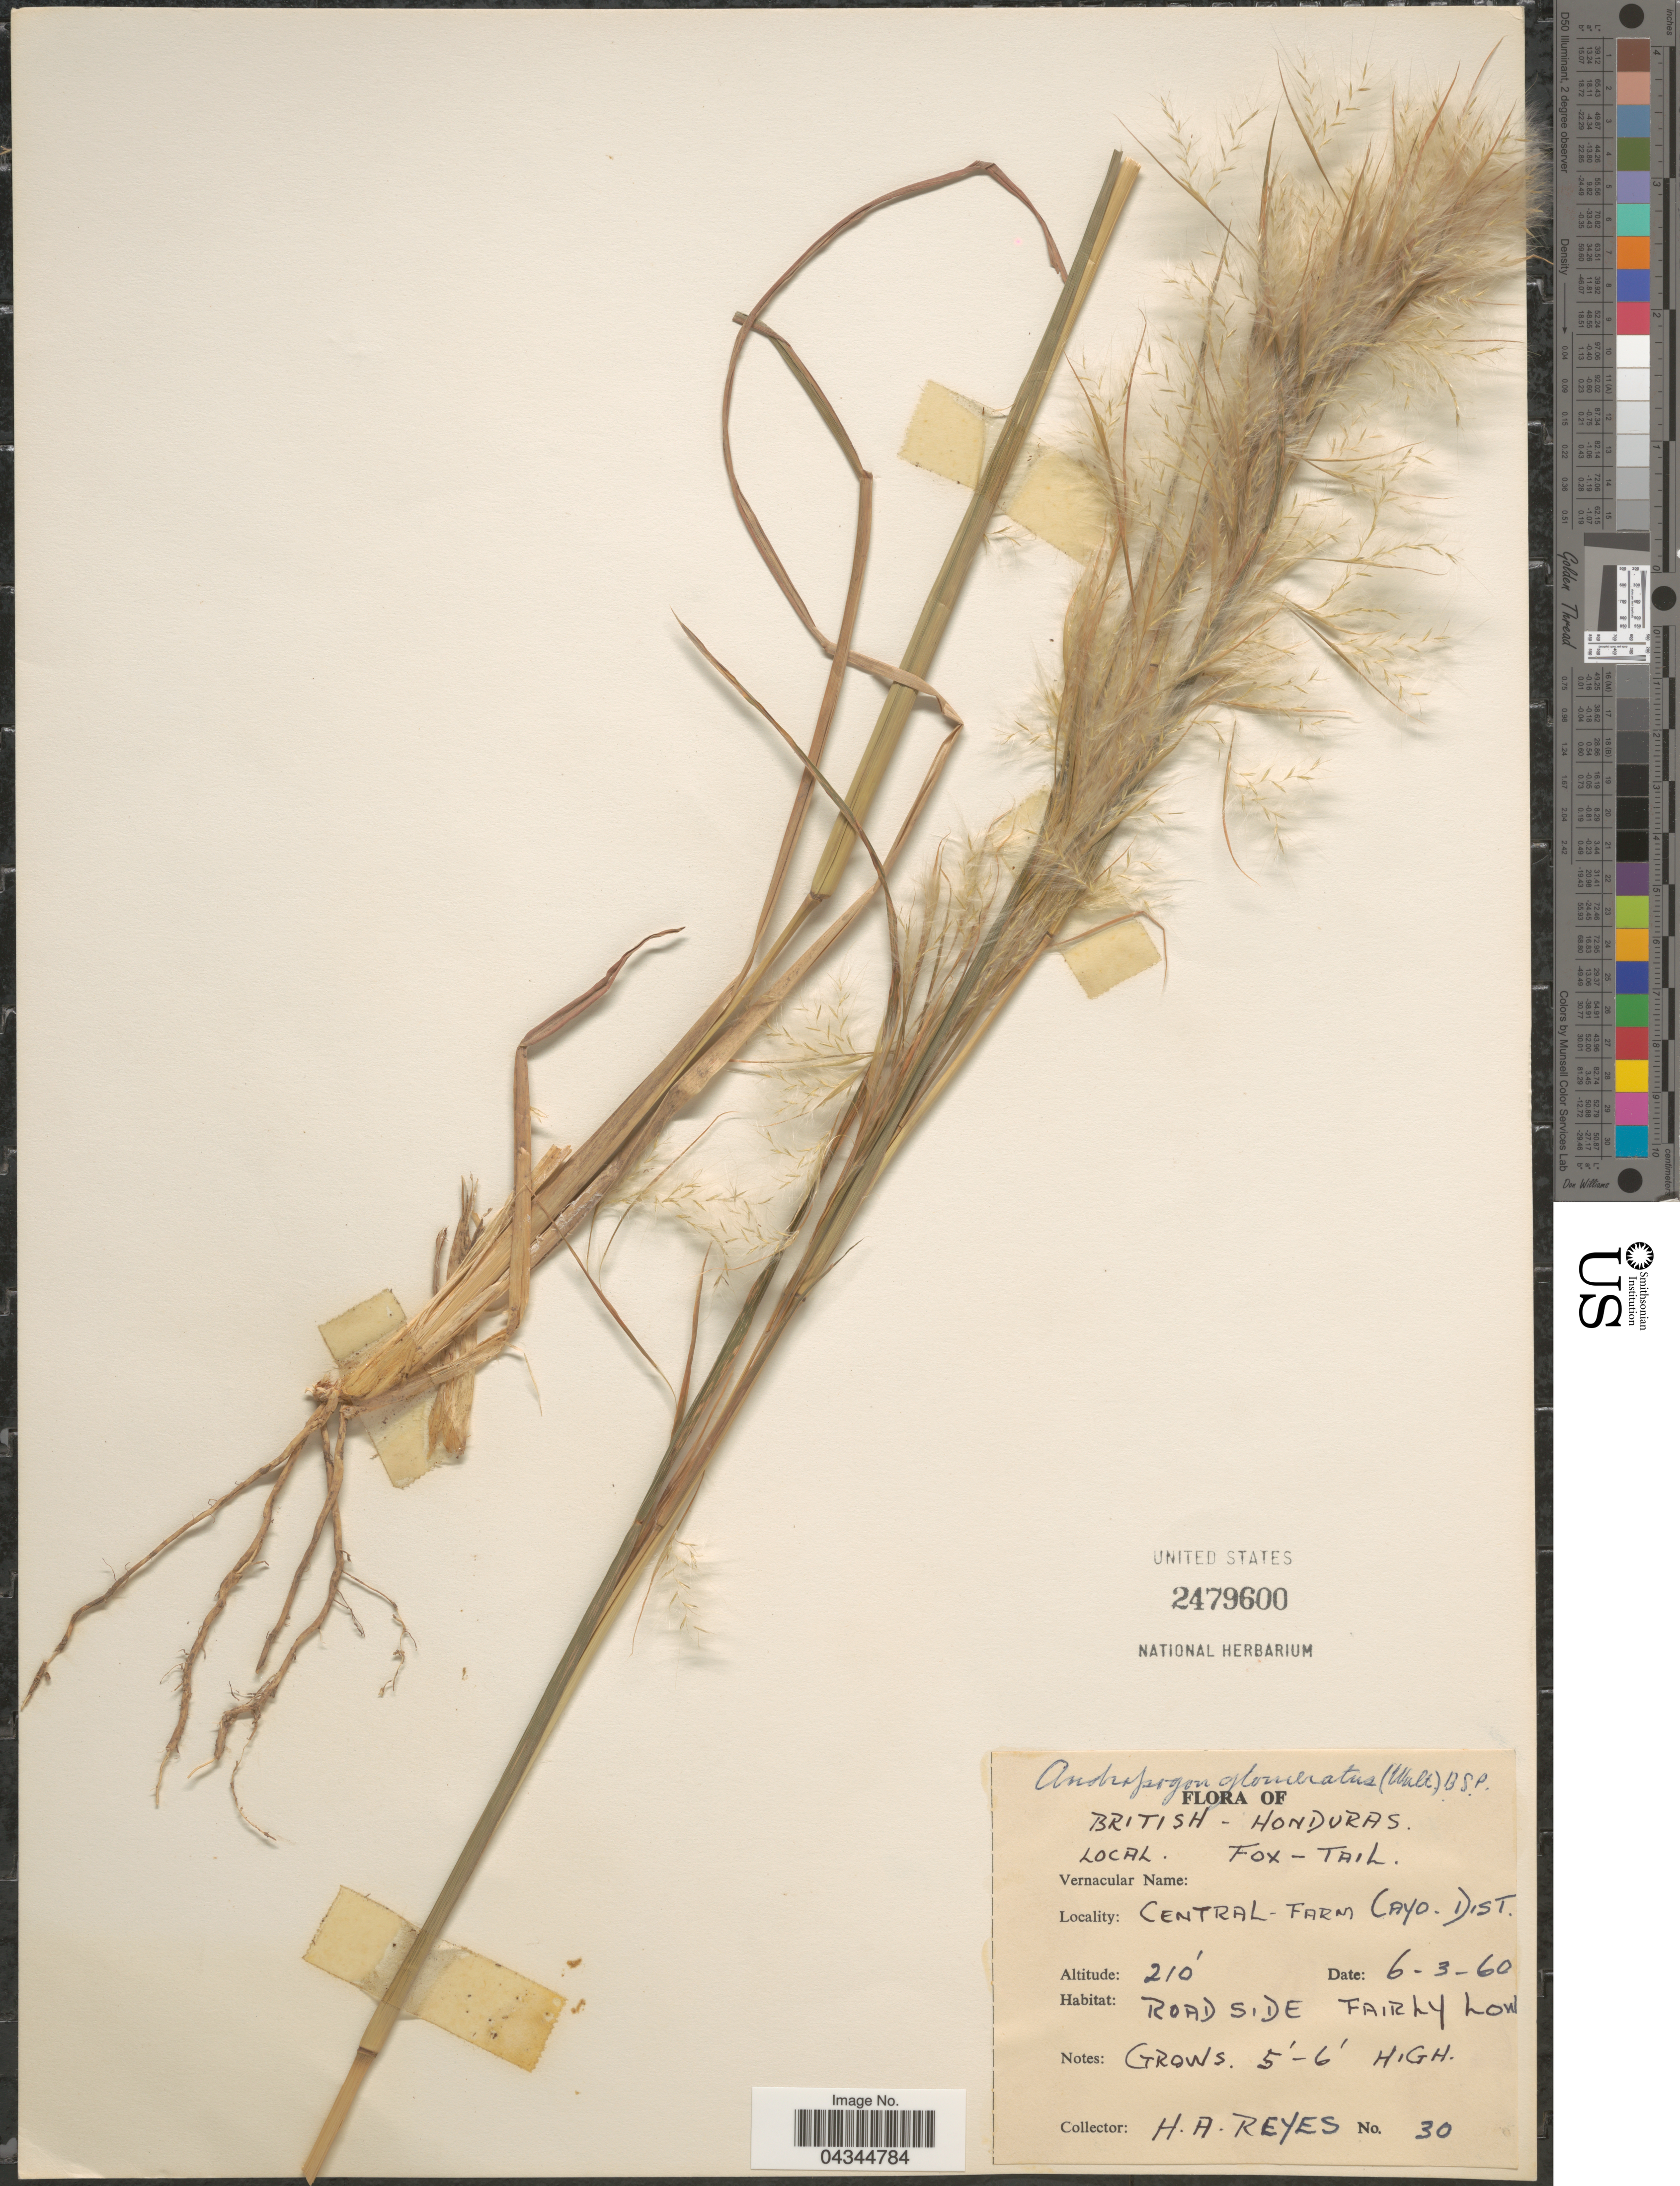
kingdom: Plantae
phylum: Tracheophyta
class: Liliopsida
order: Poales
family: Poaceae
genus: Andropogon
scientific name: Andropogon glomeratus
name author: (Walter) Britton et al.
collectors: H. Reyes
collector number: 30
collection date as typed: Transcribed d/m/y: 6/3/60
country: Belize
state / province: Cayo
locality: British - Honduras. Central Farm Cayo Dist.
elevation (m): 64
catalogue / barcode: US 2479600